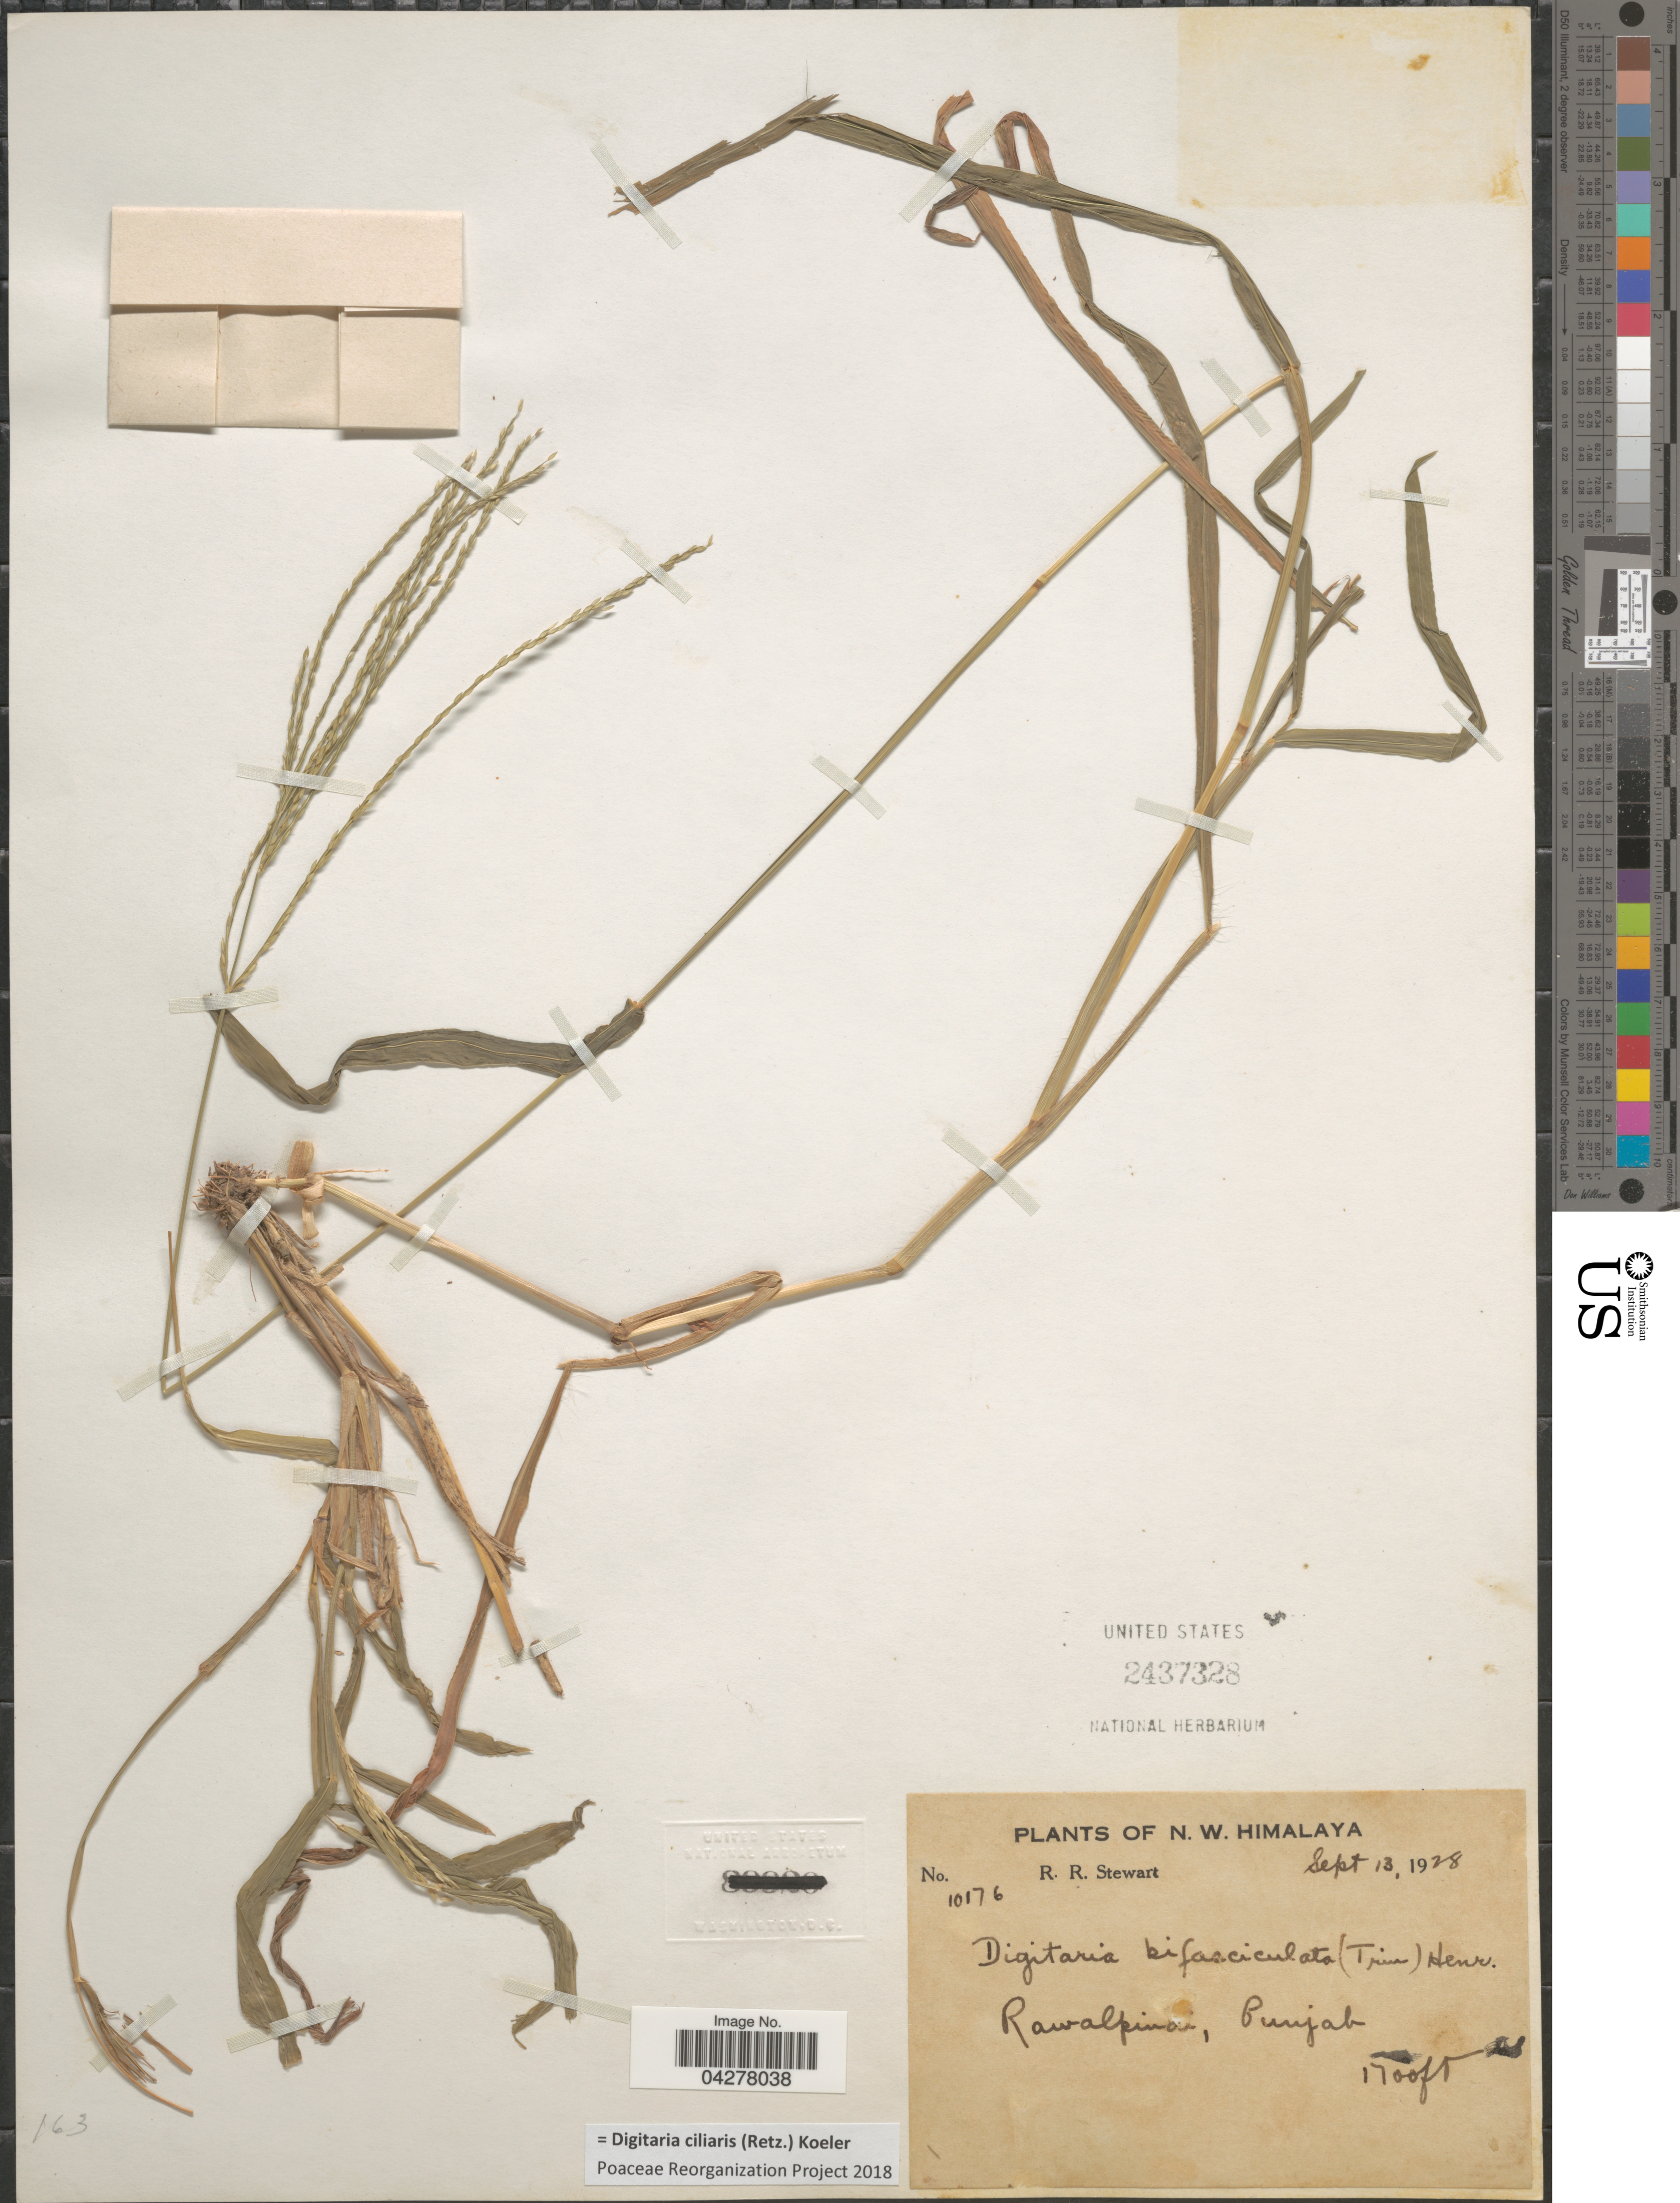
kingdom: Plantae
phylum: Tracheophyta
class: Liliopsida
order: Poales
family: Poaceae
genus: Digitaria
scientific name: Digitaria compacta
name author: (Roth) Veldkamp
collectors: R. Stewart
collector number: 10176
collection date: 1928-09-13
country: Pakistan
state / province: Punjab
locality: N.W. Himalaya. Rawalpindi.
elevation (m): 518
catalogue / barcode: US 2437328